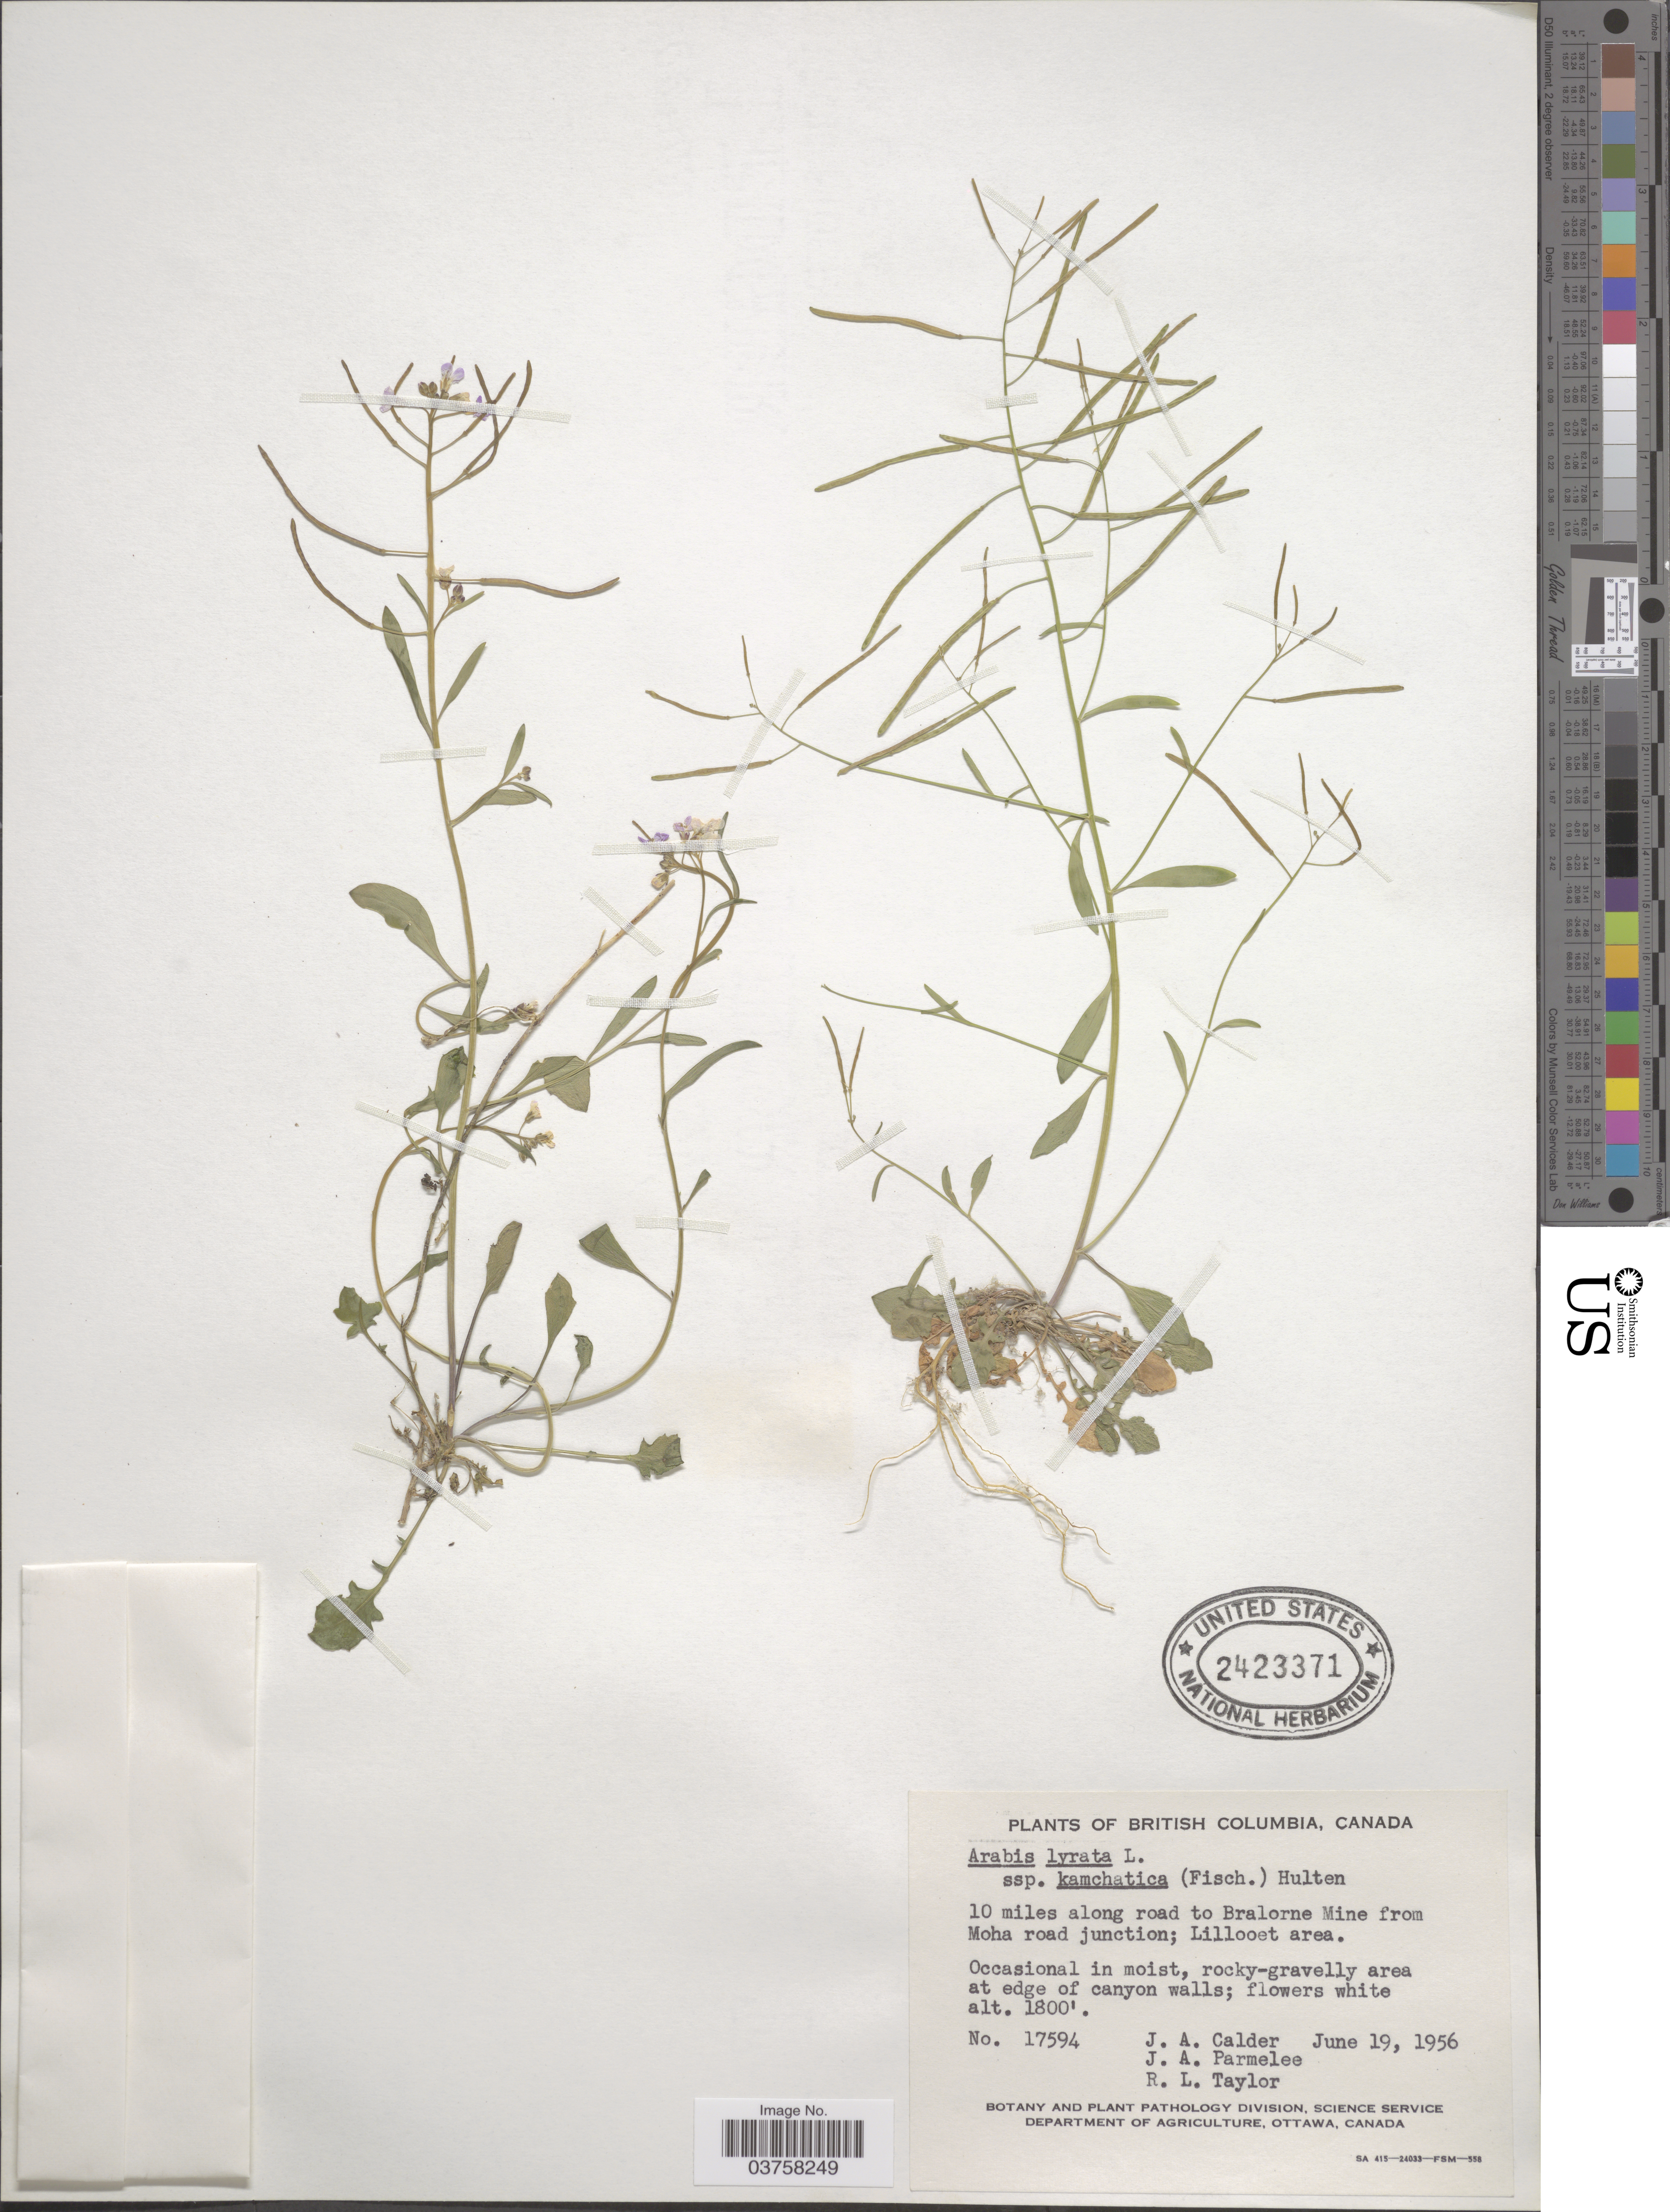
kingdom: Plantae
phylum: Tracheophyta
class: Magnoliopsida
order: Brassicales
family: Brassicaceae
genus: Arabidopsis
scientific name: Arabidopsis lyrata subsp. kamchatica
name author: (Fisch. ex DC.) O'Kane & Al-Shehbaz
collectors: J. A. Calder, J. A. Parmelee & R. Taylor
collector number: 17594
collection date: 1956-06-19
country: Canada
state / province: British Columbia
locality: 10 miles along road to Bralorne Mine from Moha road junction; Lillooet area. At edge of canyon walls.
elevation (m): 549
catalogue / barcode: US 2423371